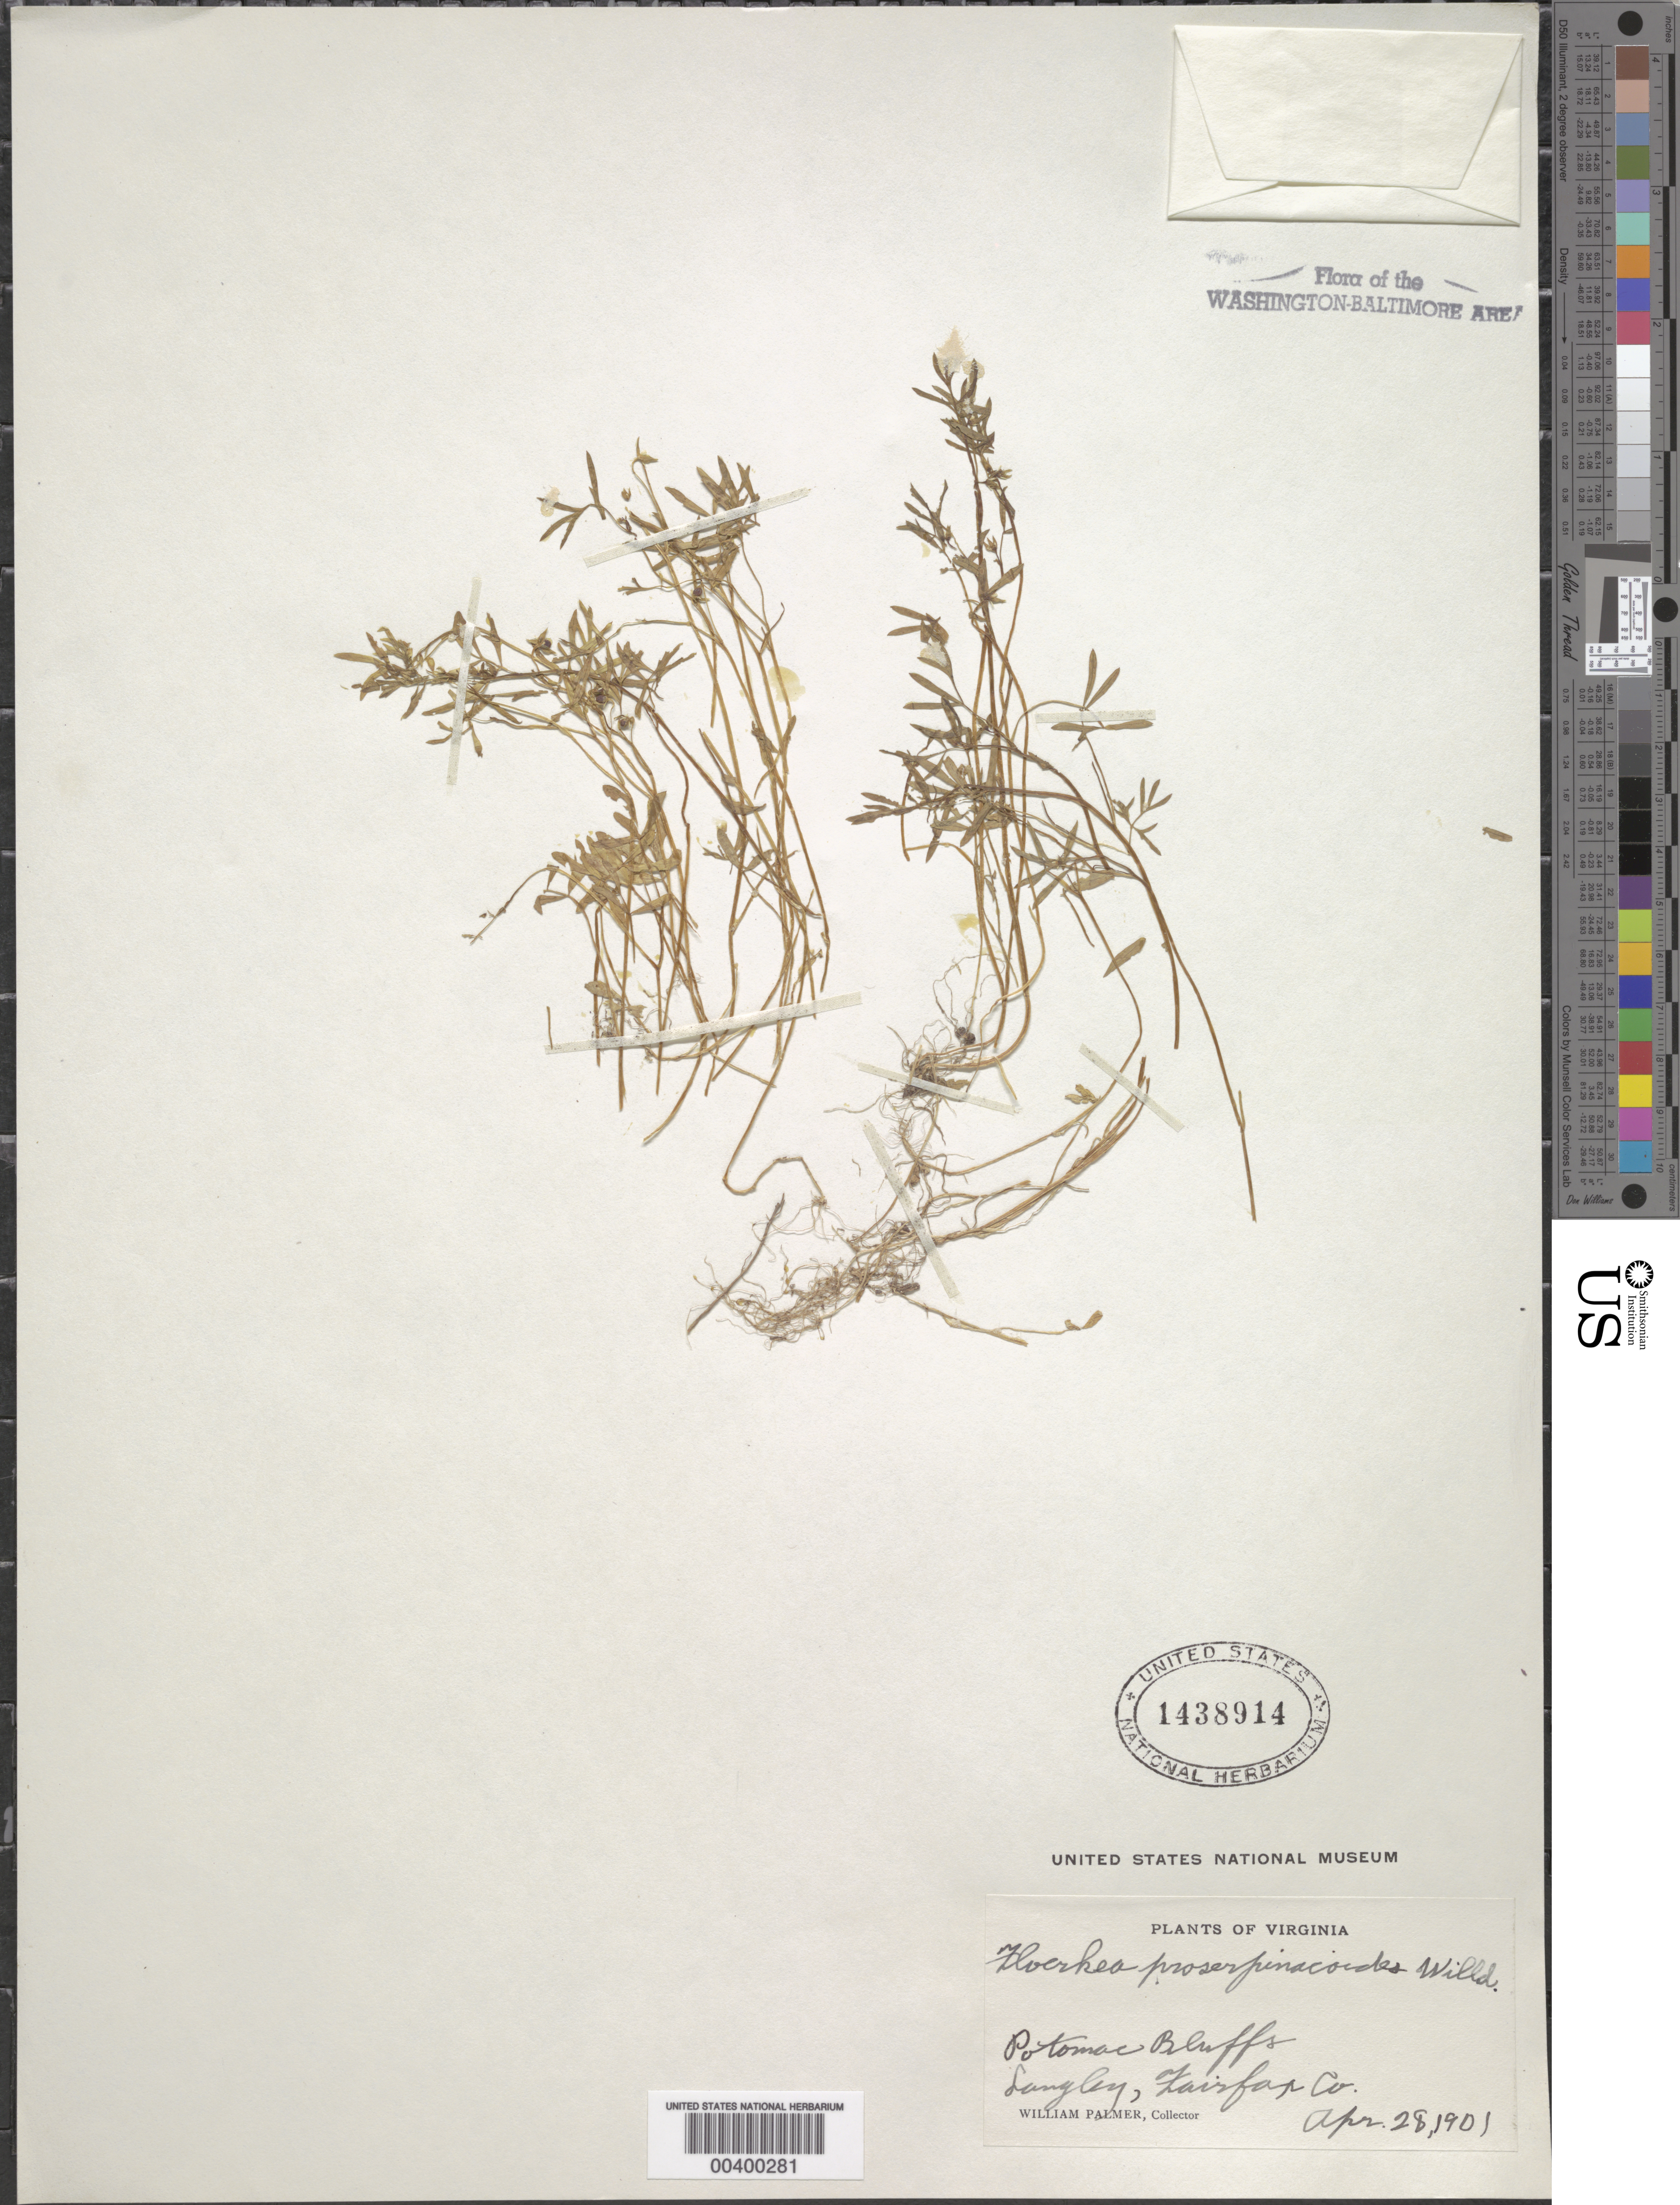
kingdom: Plantae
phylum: Tracheophyta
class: Magnoliopsida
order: Brassicales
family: Limnanthaceae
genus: Floerkea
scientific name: Floerkea proserpinacoides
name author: Willd.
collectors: W. Palmer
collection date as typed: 28 Apr 1901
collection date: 1901-04-28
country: United States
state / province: Virginia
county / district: Fairfax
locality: Potomac Bluffs, Langley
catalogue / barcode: US 1438914